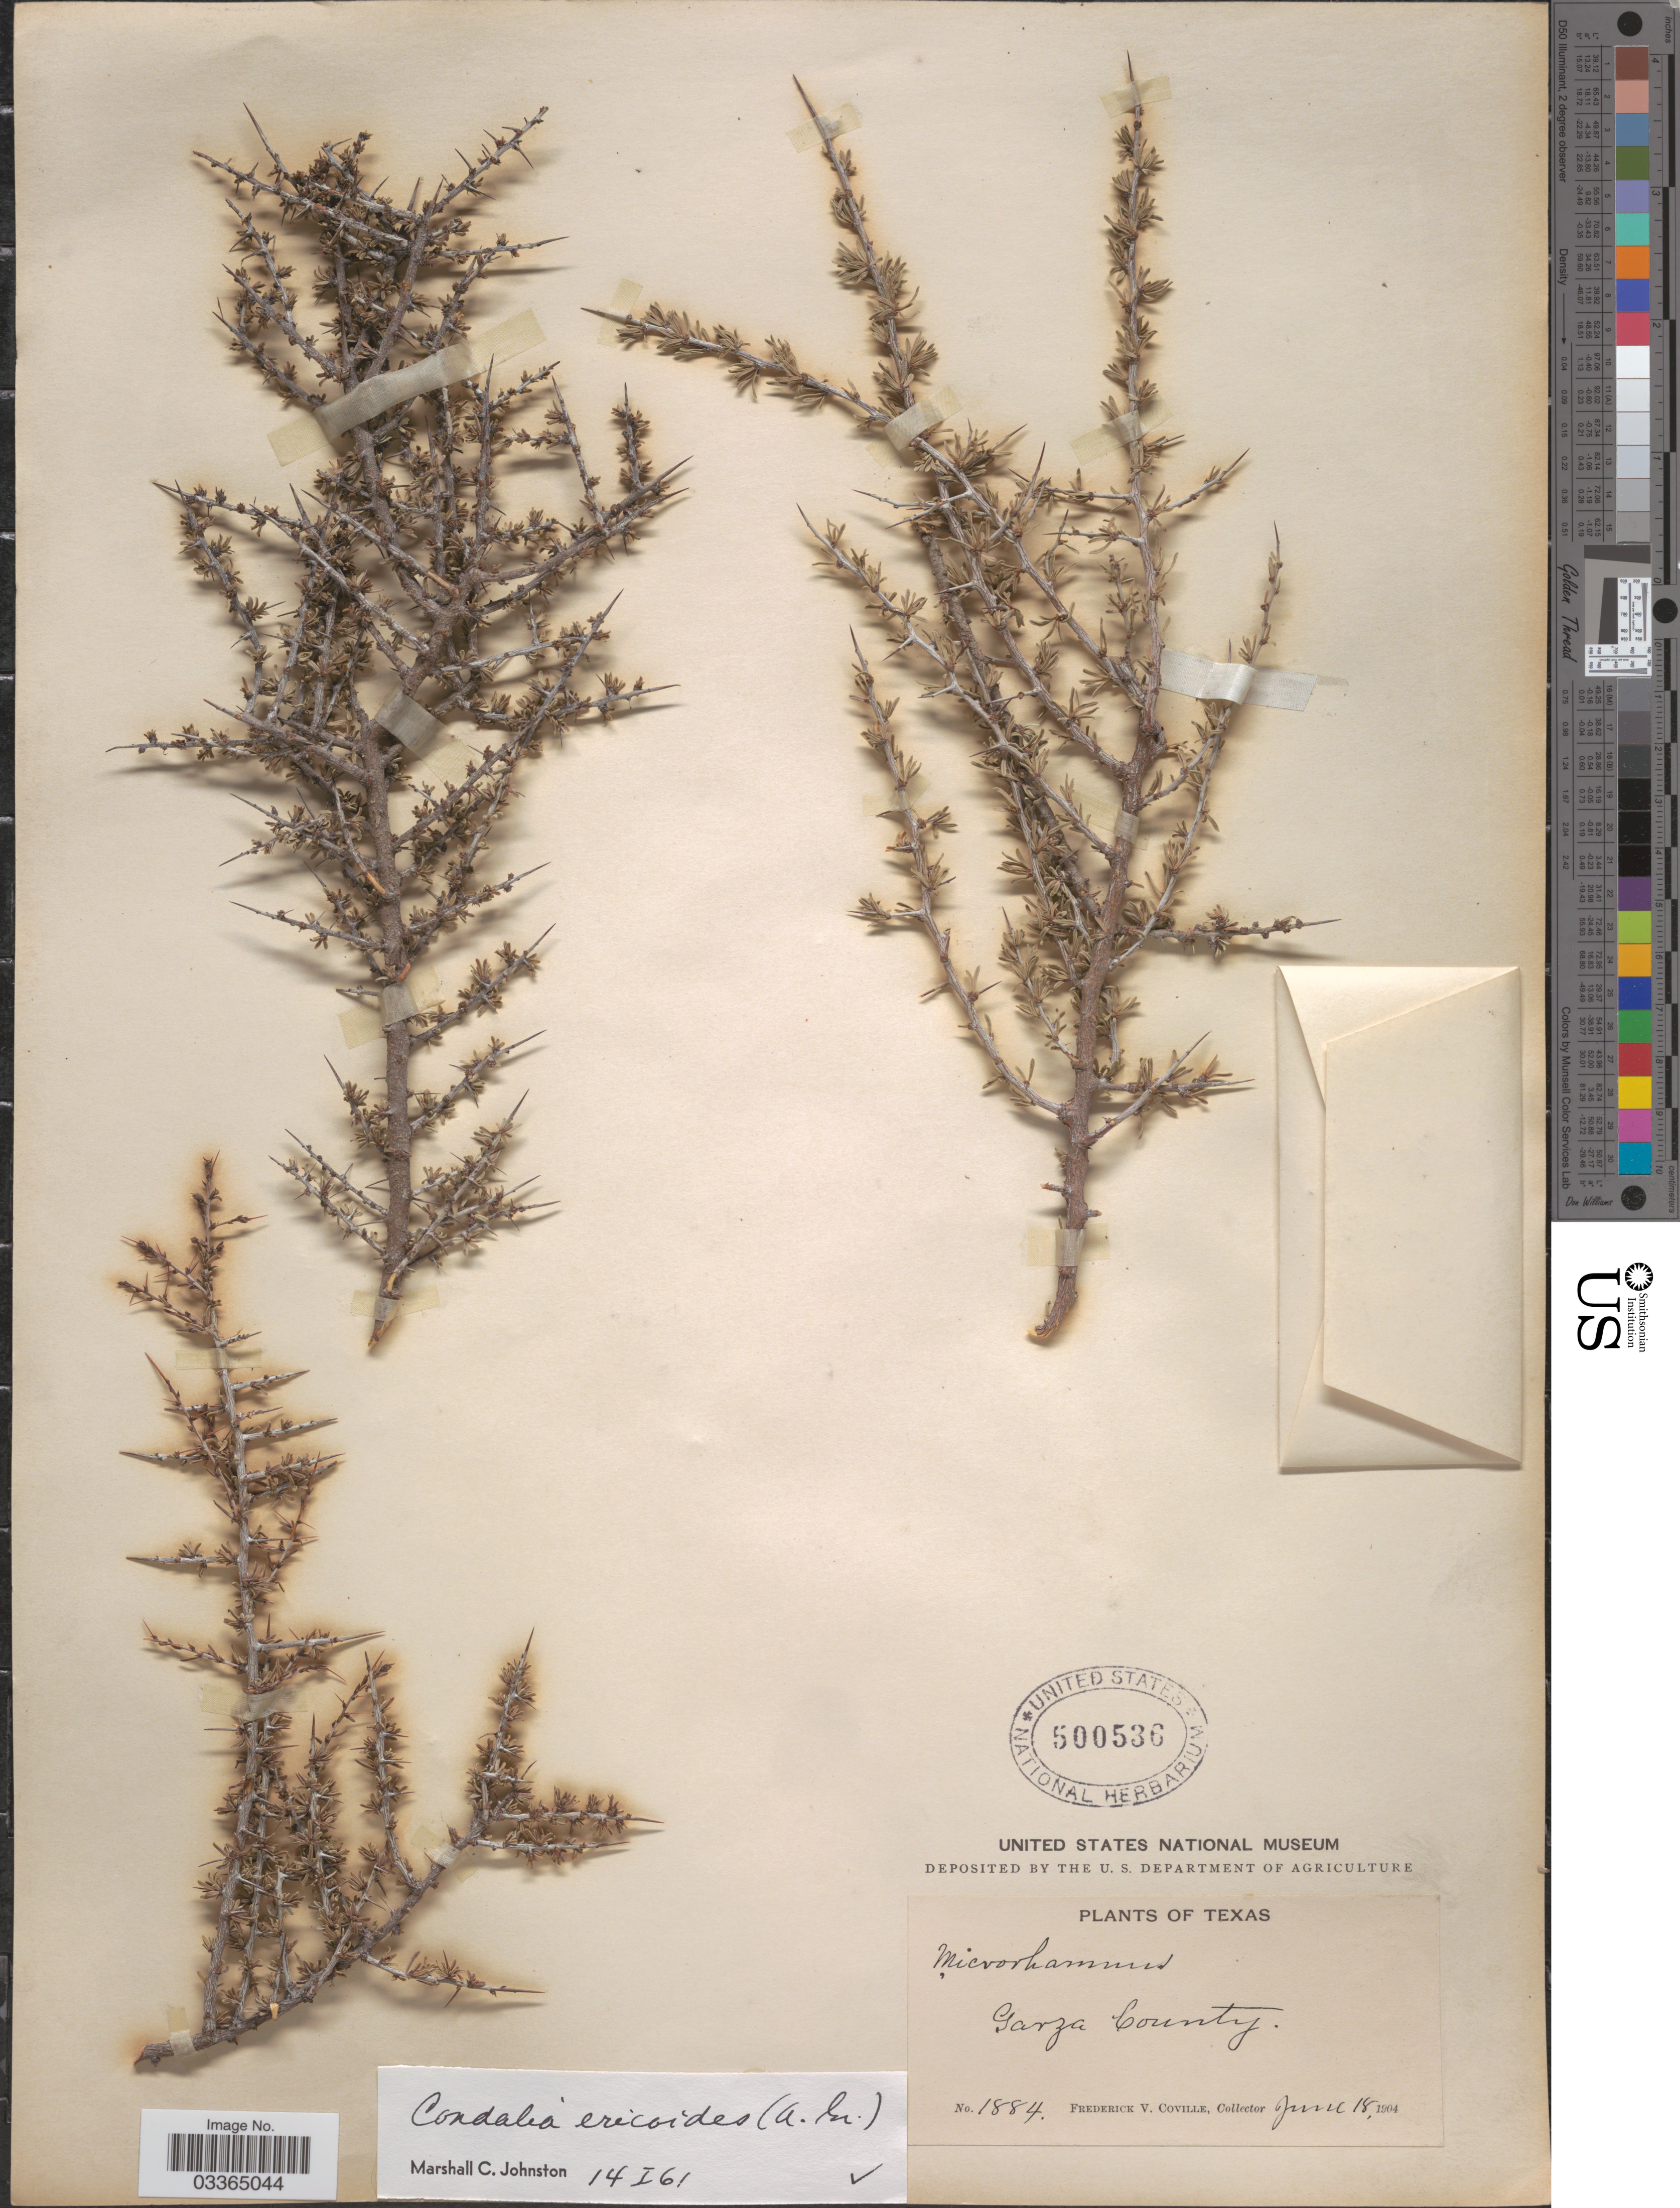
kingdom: Plantae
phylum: Tracheophyta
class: Magnoliopsida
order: Rosales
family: Rhamnaceae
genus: Condalia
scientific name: Condalia ericoides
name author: (A. Gray) M.C. Johnst.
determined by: Johnston, Marshall C.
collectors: F. V. Coville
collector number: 1884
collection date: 1904-06-18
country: United States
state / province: Texas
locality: Garza County.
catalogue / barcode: US 500536